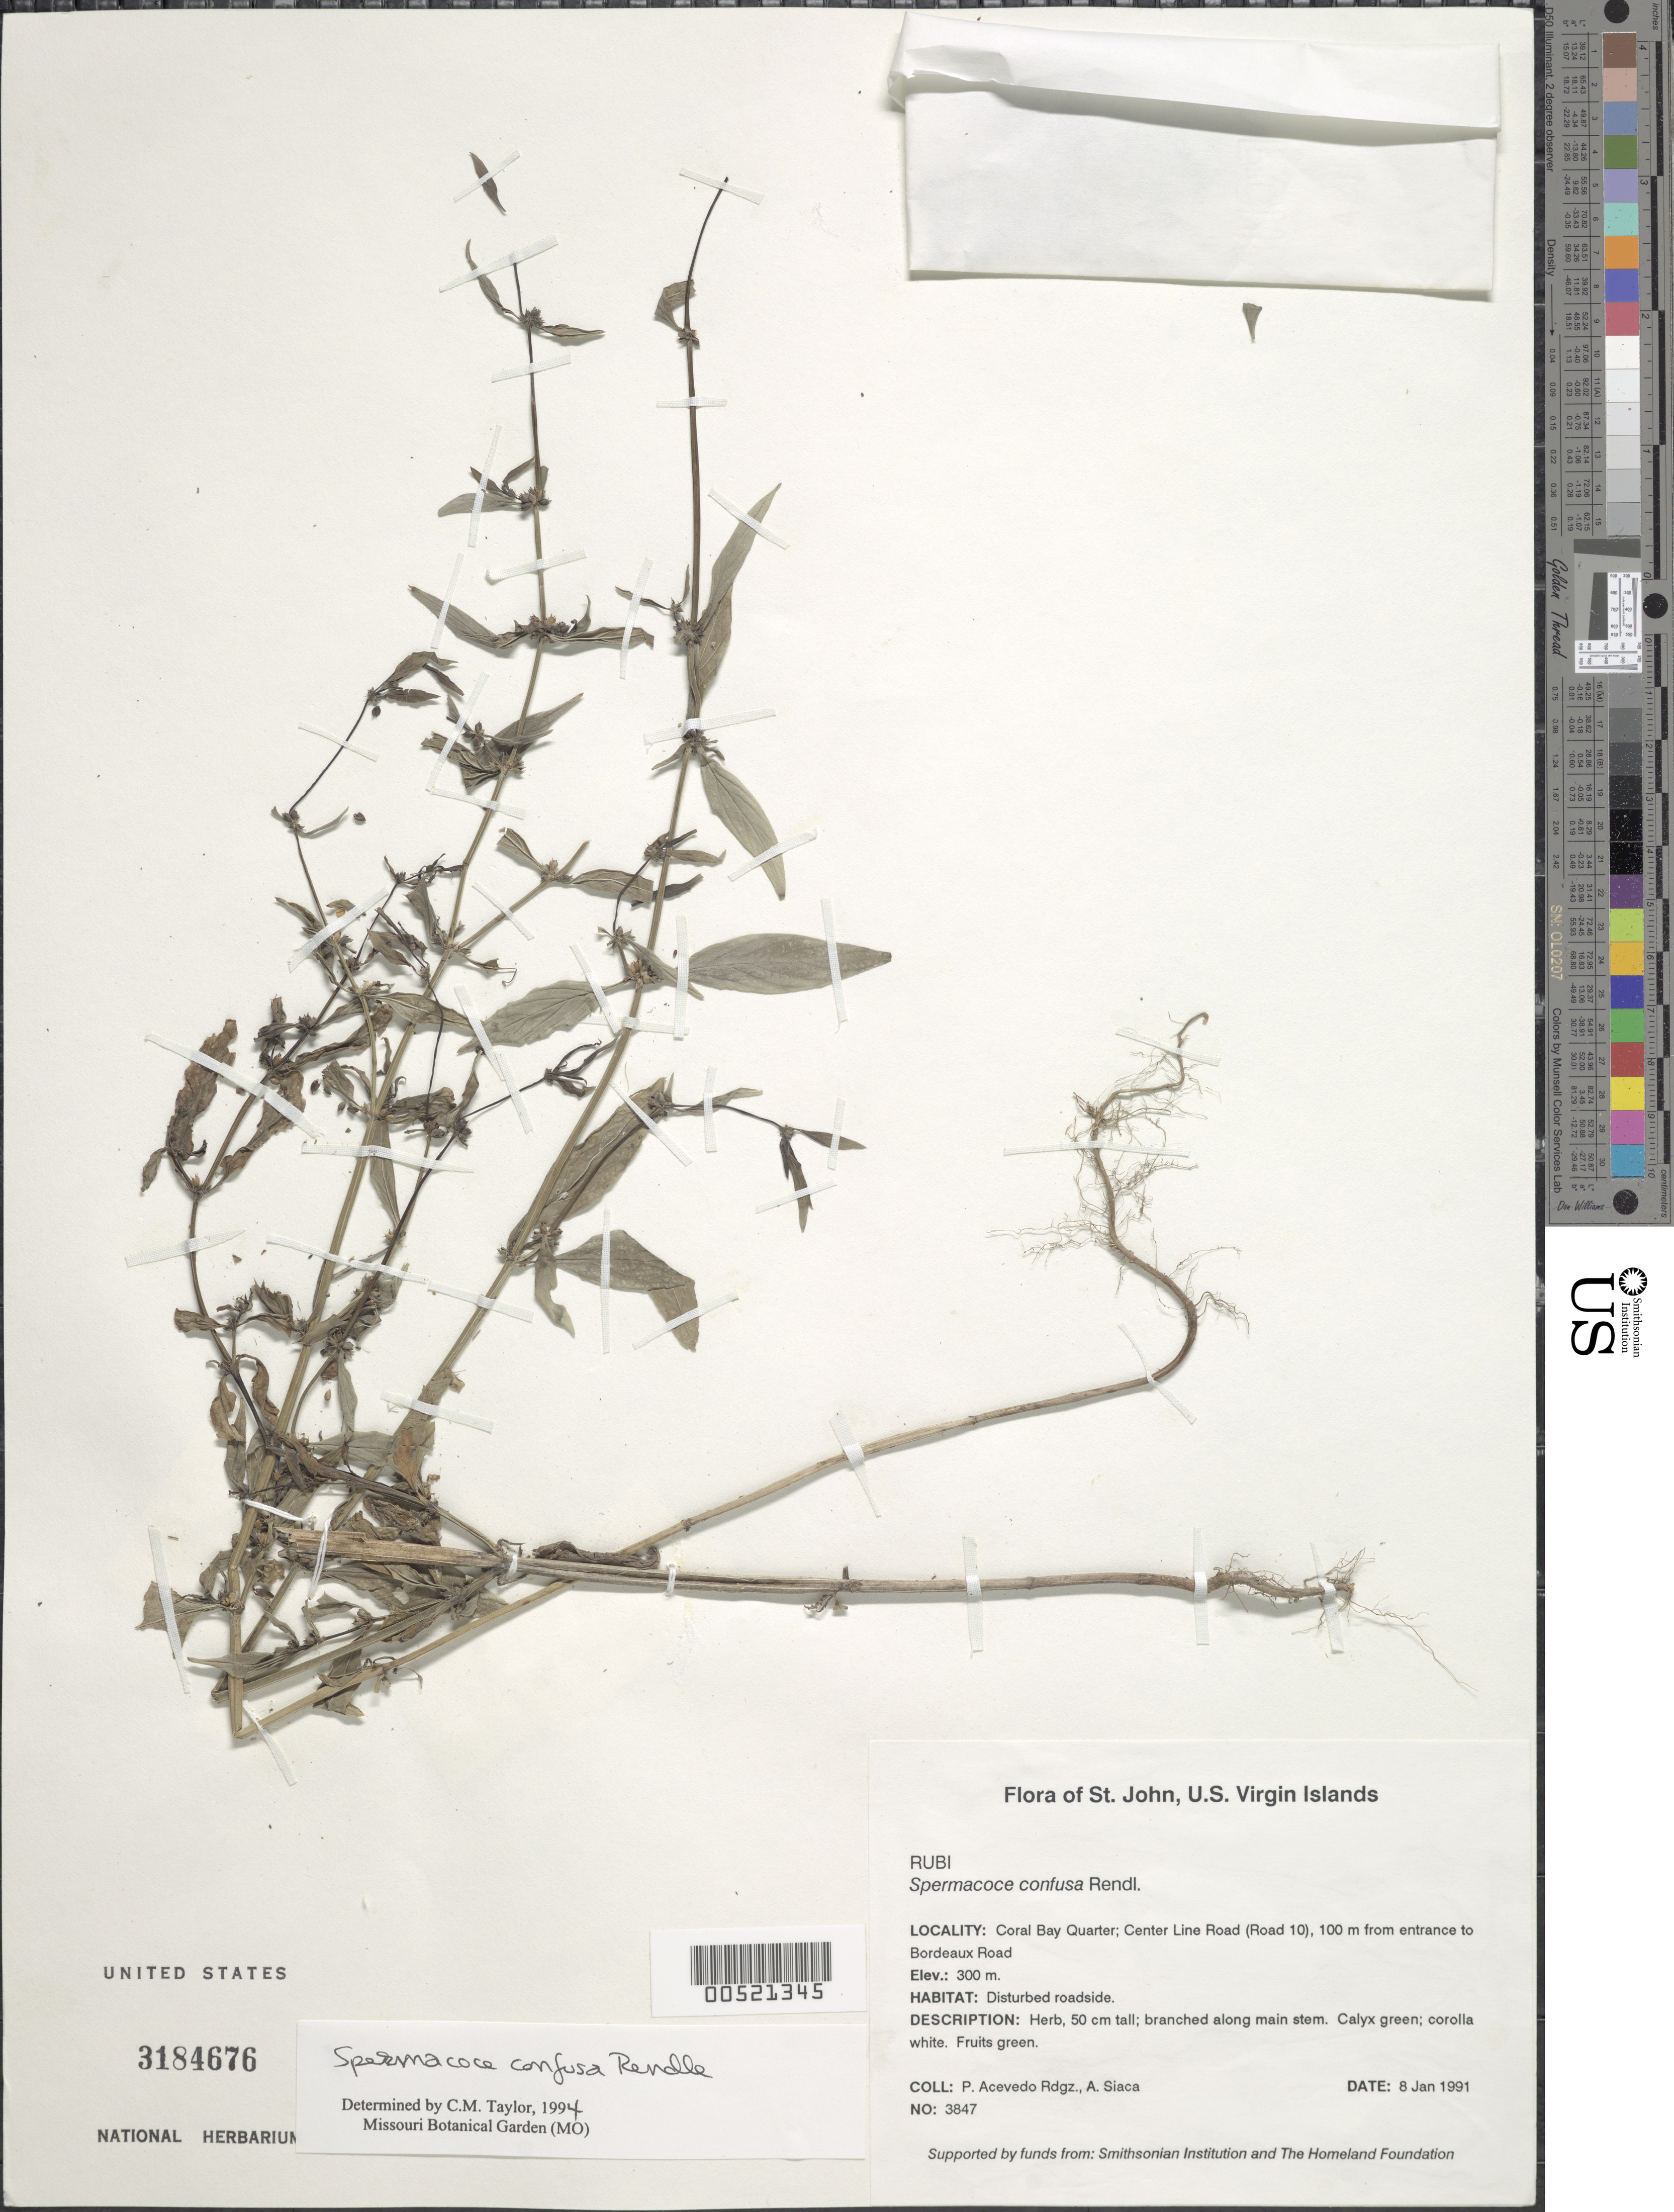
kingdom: Plantae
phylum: Tracheophyta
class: Magnoliopsida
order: Gentianales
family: Rubiaceae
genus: Spermacoce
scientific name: Spermacoce confusa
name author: Rendle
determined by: Taylor, Charlotte M.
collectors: P. Acevedo-Rodr. & A. Siaca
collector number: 3847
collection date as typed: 08 Jan 1991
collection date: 1991-01-08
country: U.S. Virgin Islands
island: St. John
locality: Coral Bay Quarter; Center Line Road (Road 10), 100 m from entrance to Bordeaux Road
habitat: Disturbed roadside.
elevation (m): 300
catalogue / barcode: US 3184676